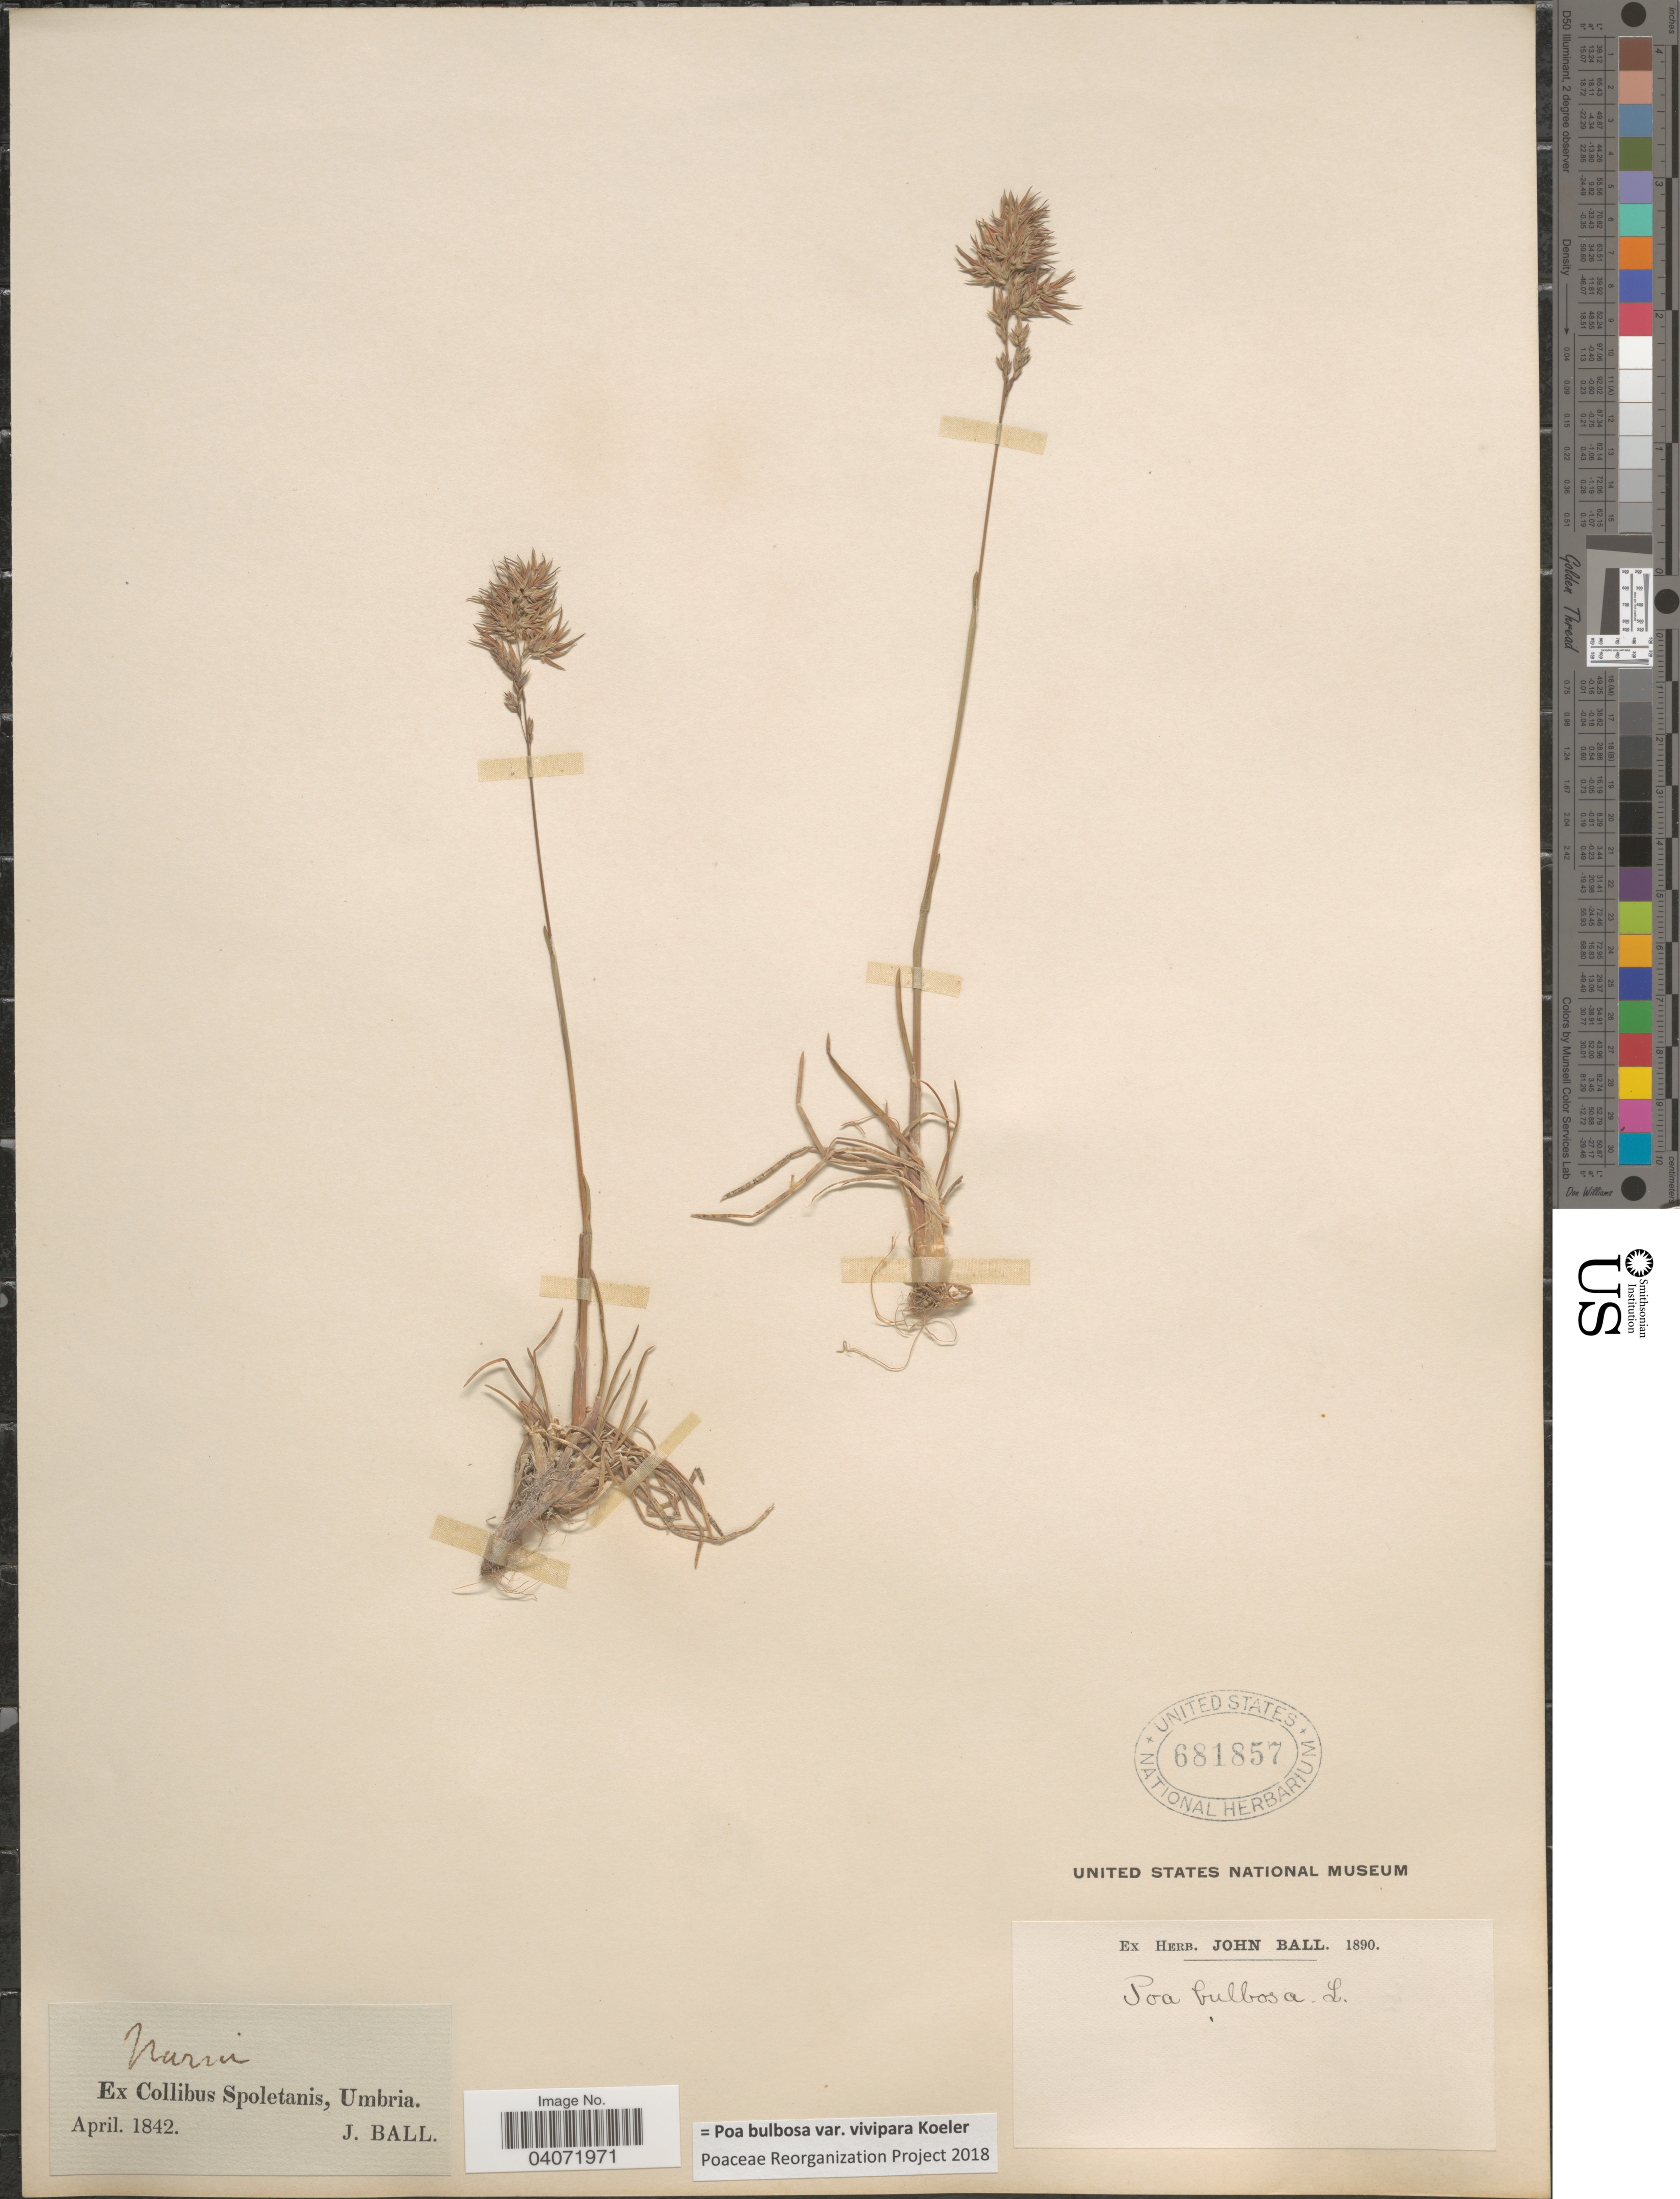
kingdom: Plantae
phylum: Tracheophyta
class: Liliopsida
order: Poales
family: Poaceae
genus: Poa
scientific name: Poa bulbosa subsp. bulbosa var. vivipara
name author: Koeler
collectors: J. Ball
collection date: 1842-04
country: Italy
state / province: Umbria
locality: Narin. [unsure placement] Ex Collibus Spoletanis.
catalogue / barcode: US 681857